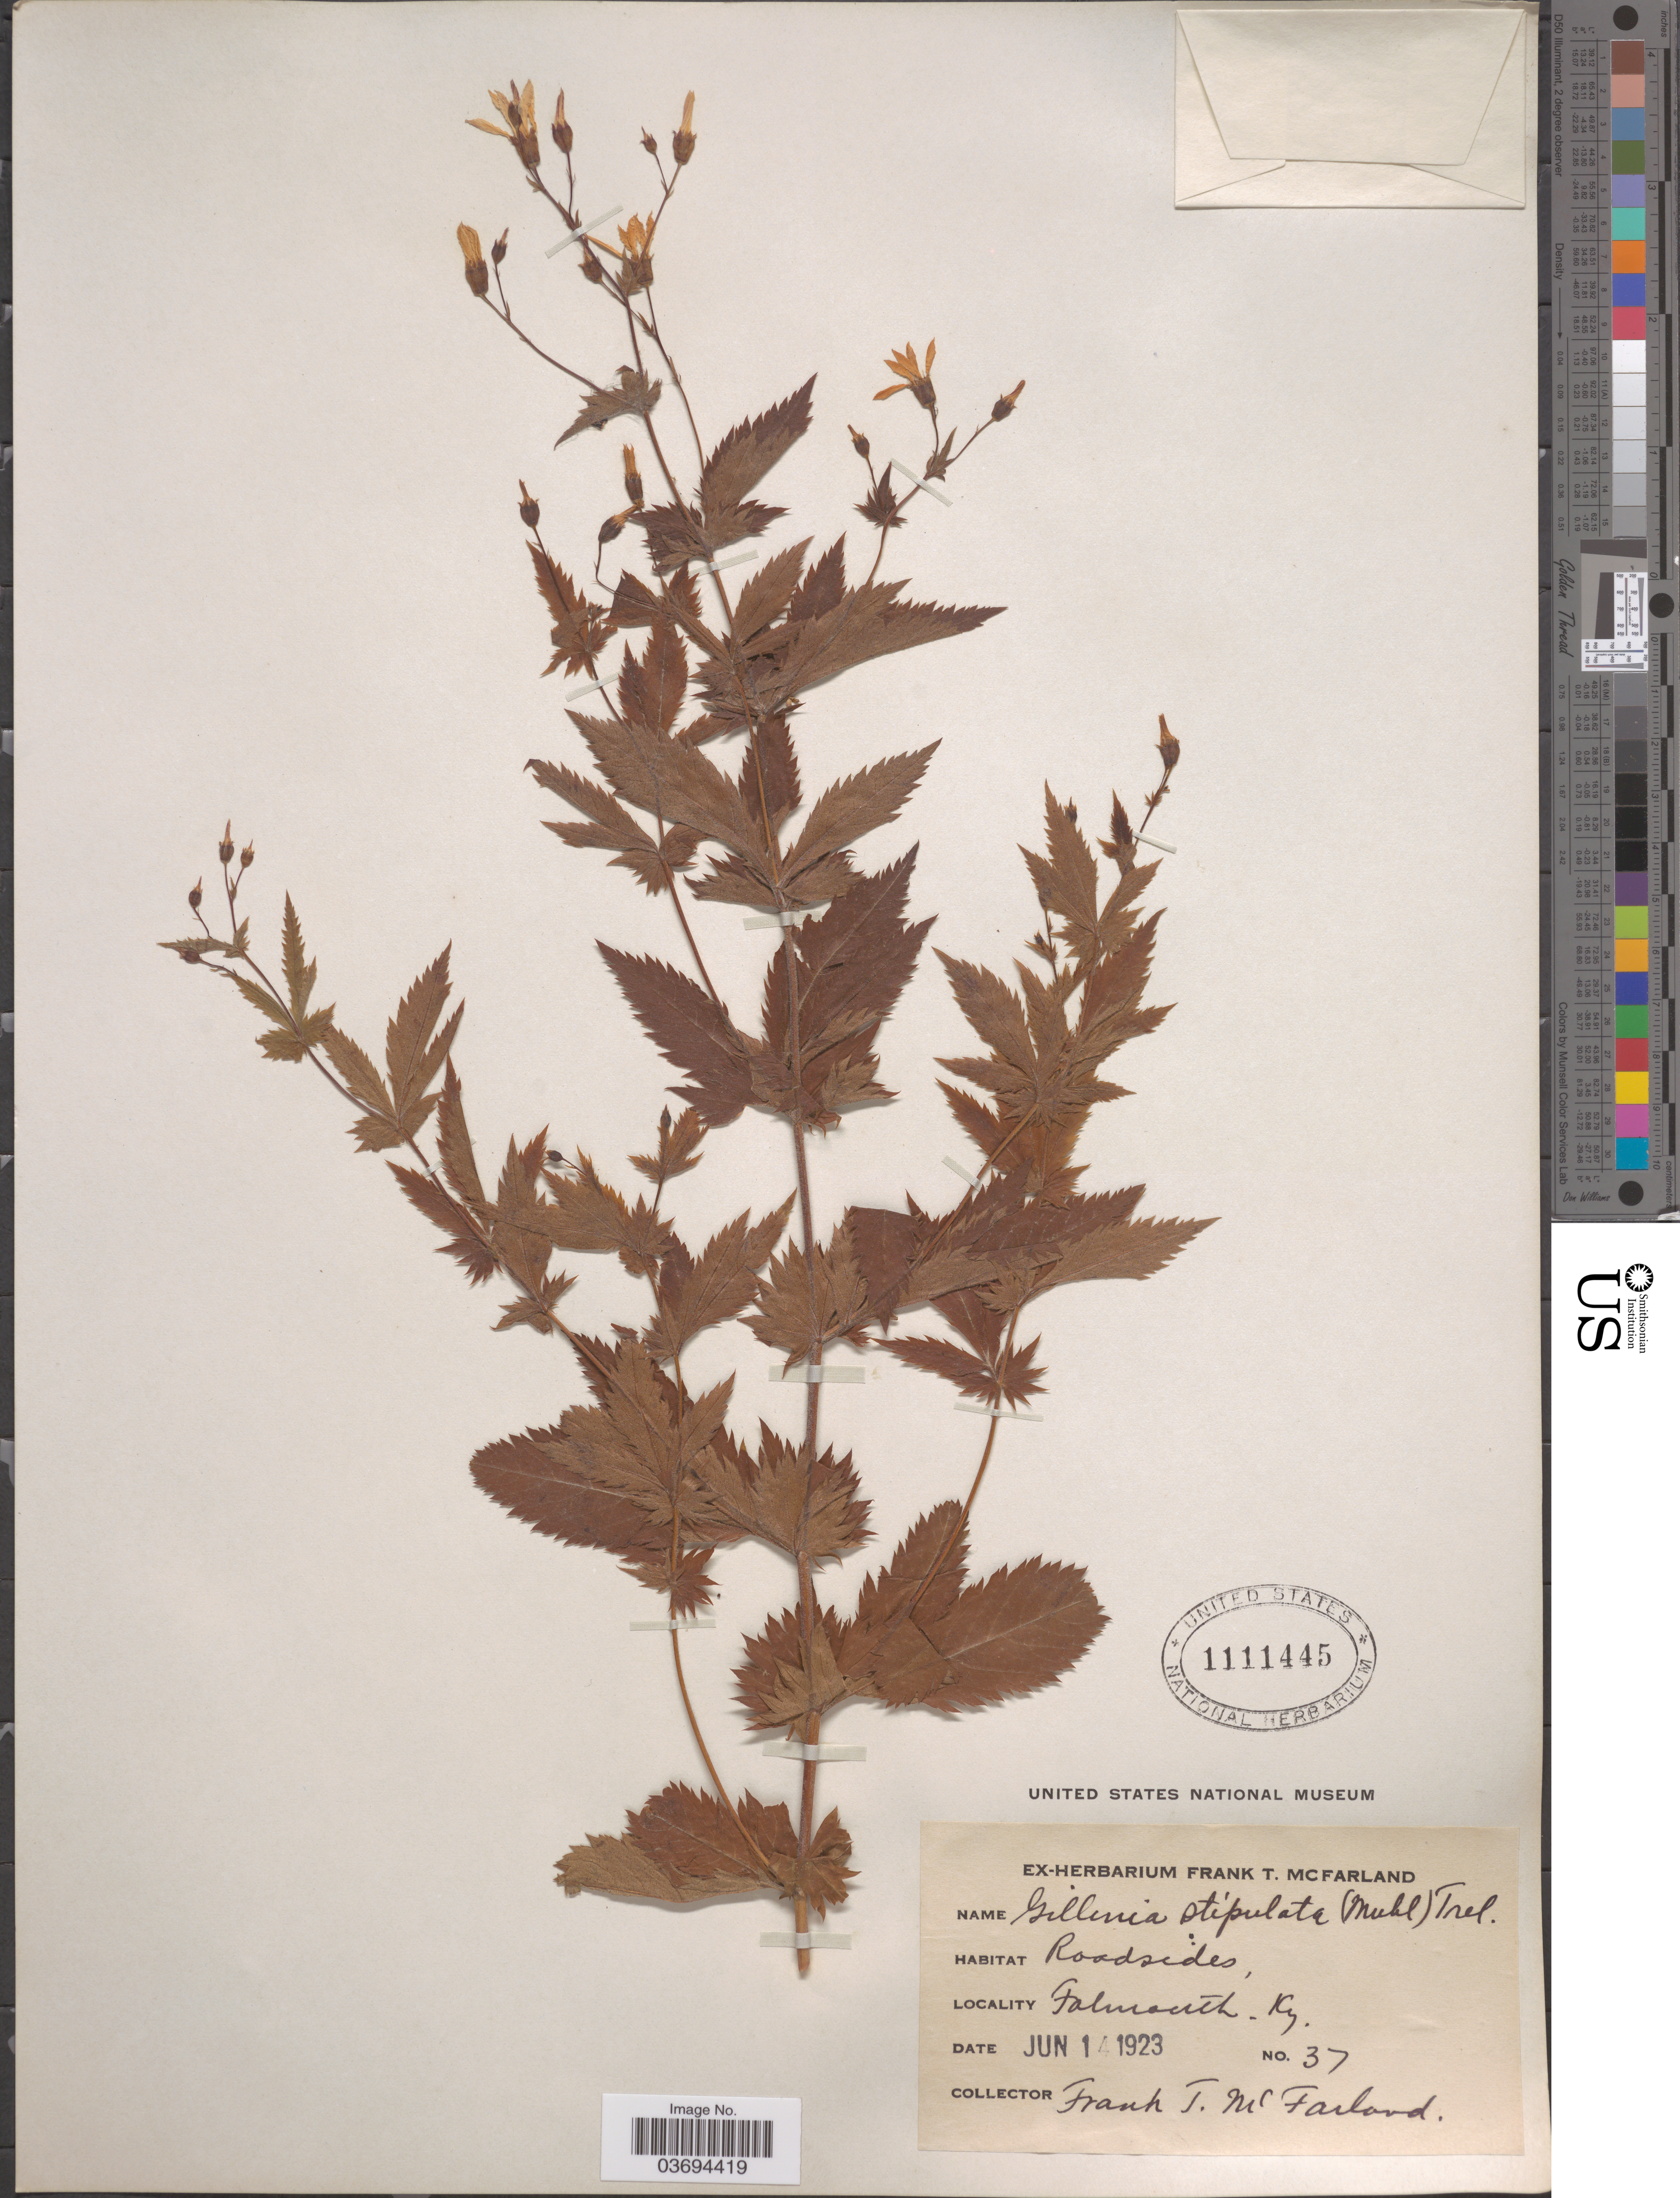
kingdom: Plantae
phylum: Tracheophyta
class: Magnoliopsida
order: Rosales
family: Rosaceae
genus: Gillenia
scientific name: Gillenia stipulata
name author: (Muhl. ex Willd.) Nutt.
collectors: F. McFarland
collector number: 37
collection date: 1923-06-14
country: United States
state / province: Kentucky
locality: Falmouth.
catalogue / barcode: US 1111445